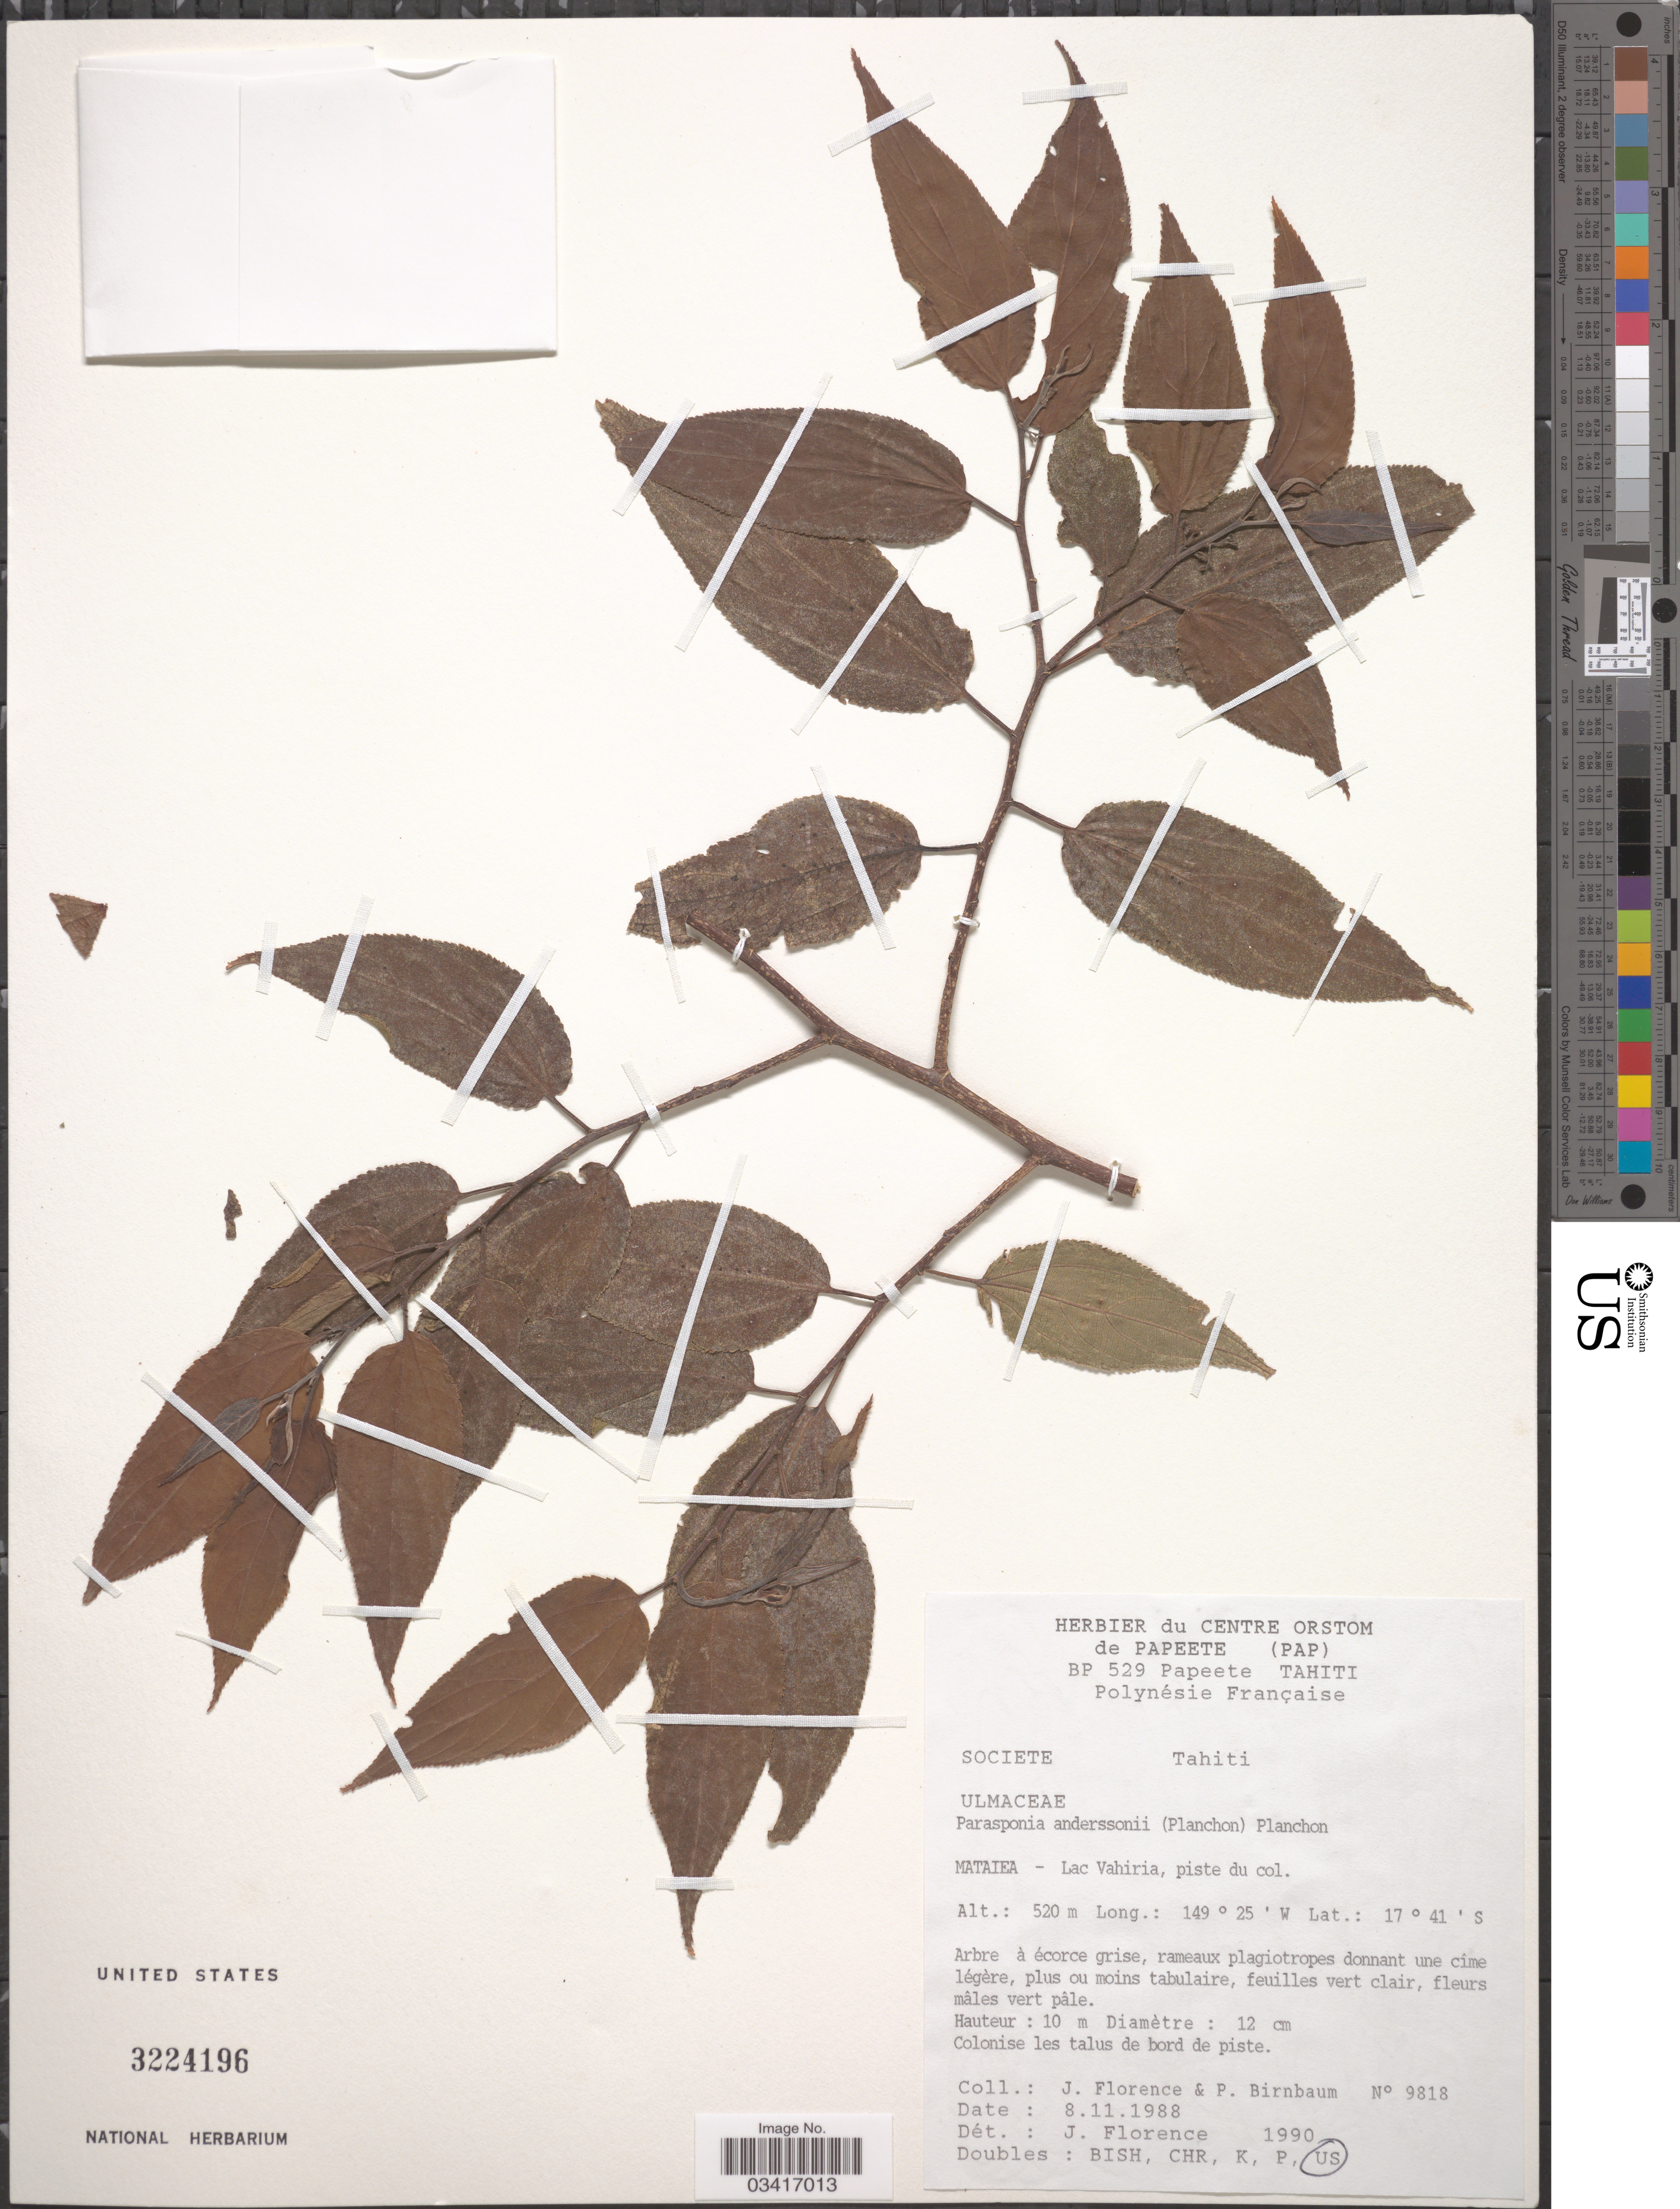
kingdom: Plantae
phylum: Tracheophyta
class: Magnoliopsida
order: Rosales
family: Cannabaceae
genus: Parasponia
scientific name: Parasponia andersonii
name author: Planch.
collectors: J. Florence & P. Birnbaum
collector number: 9818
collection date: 1988-11-08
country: French Polynesia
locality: Societe. Tahiti. Mataiea - Lac Vahiria, piste du col.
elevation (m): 520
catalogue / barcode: US 3224196